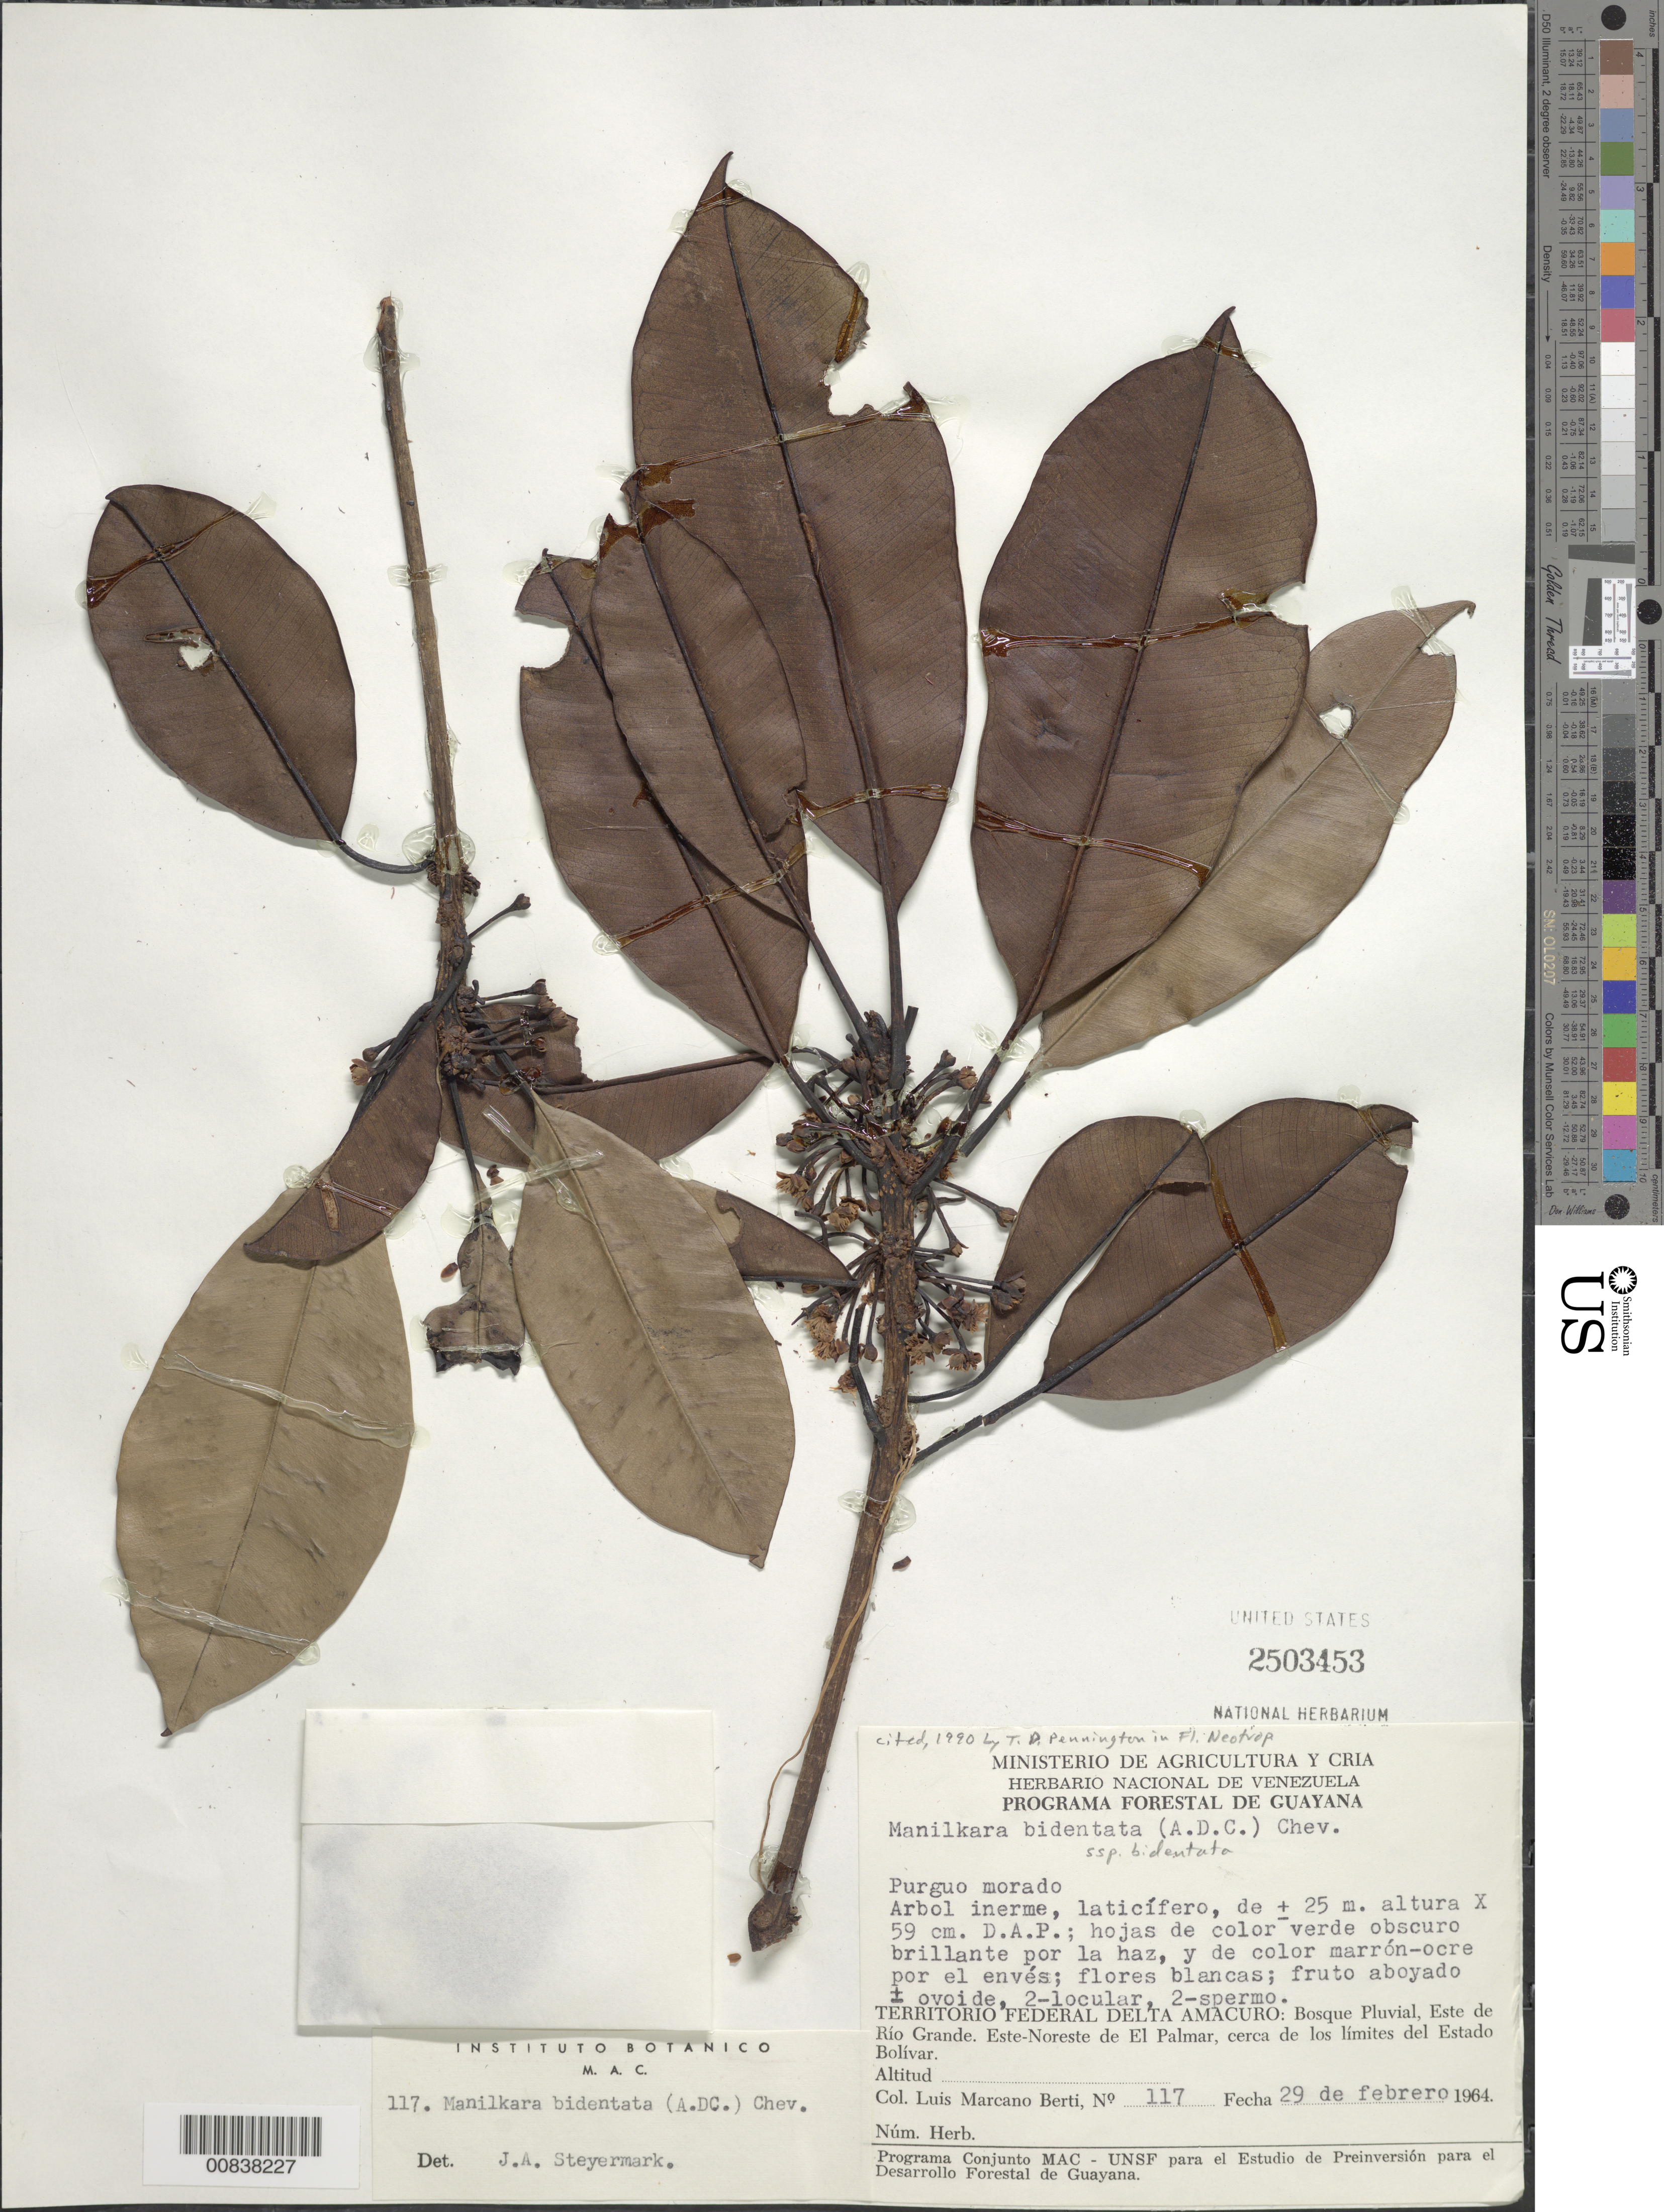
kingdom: Plantae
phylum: Tracheophyta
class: Magnoliopsida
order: Ericales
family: Sapotaceae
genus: Manilkara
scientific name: Manilkara bidentata subsp. bidentata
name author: (A. DC.) A. Chev.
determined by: Steyermark, Julian A., (VEN)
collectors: L. Marcano-Berti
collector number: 117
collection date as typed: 29-Feb-64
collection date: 1964-02-29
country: Venezuela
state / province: Delta Amacuro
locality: Este de Río Grande, ENE de El Palmar, cerca de los limites del Estado Bolívar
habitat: Bosque pluvial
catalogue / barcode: US 2503453